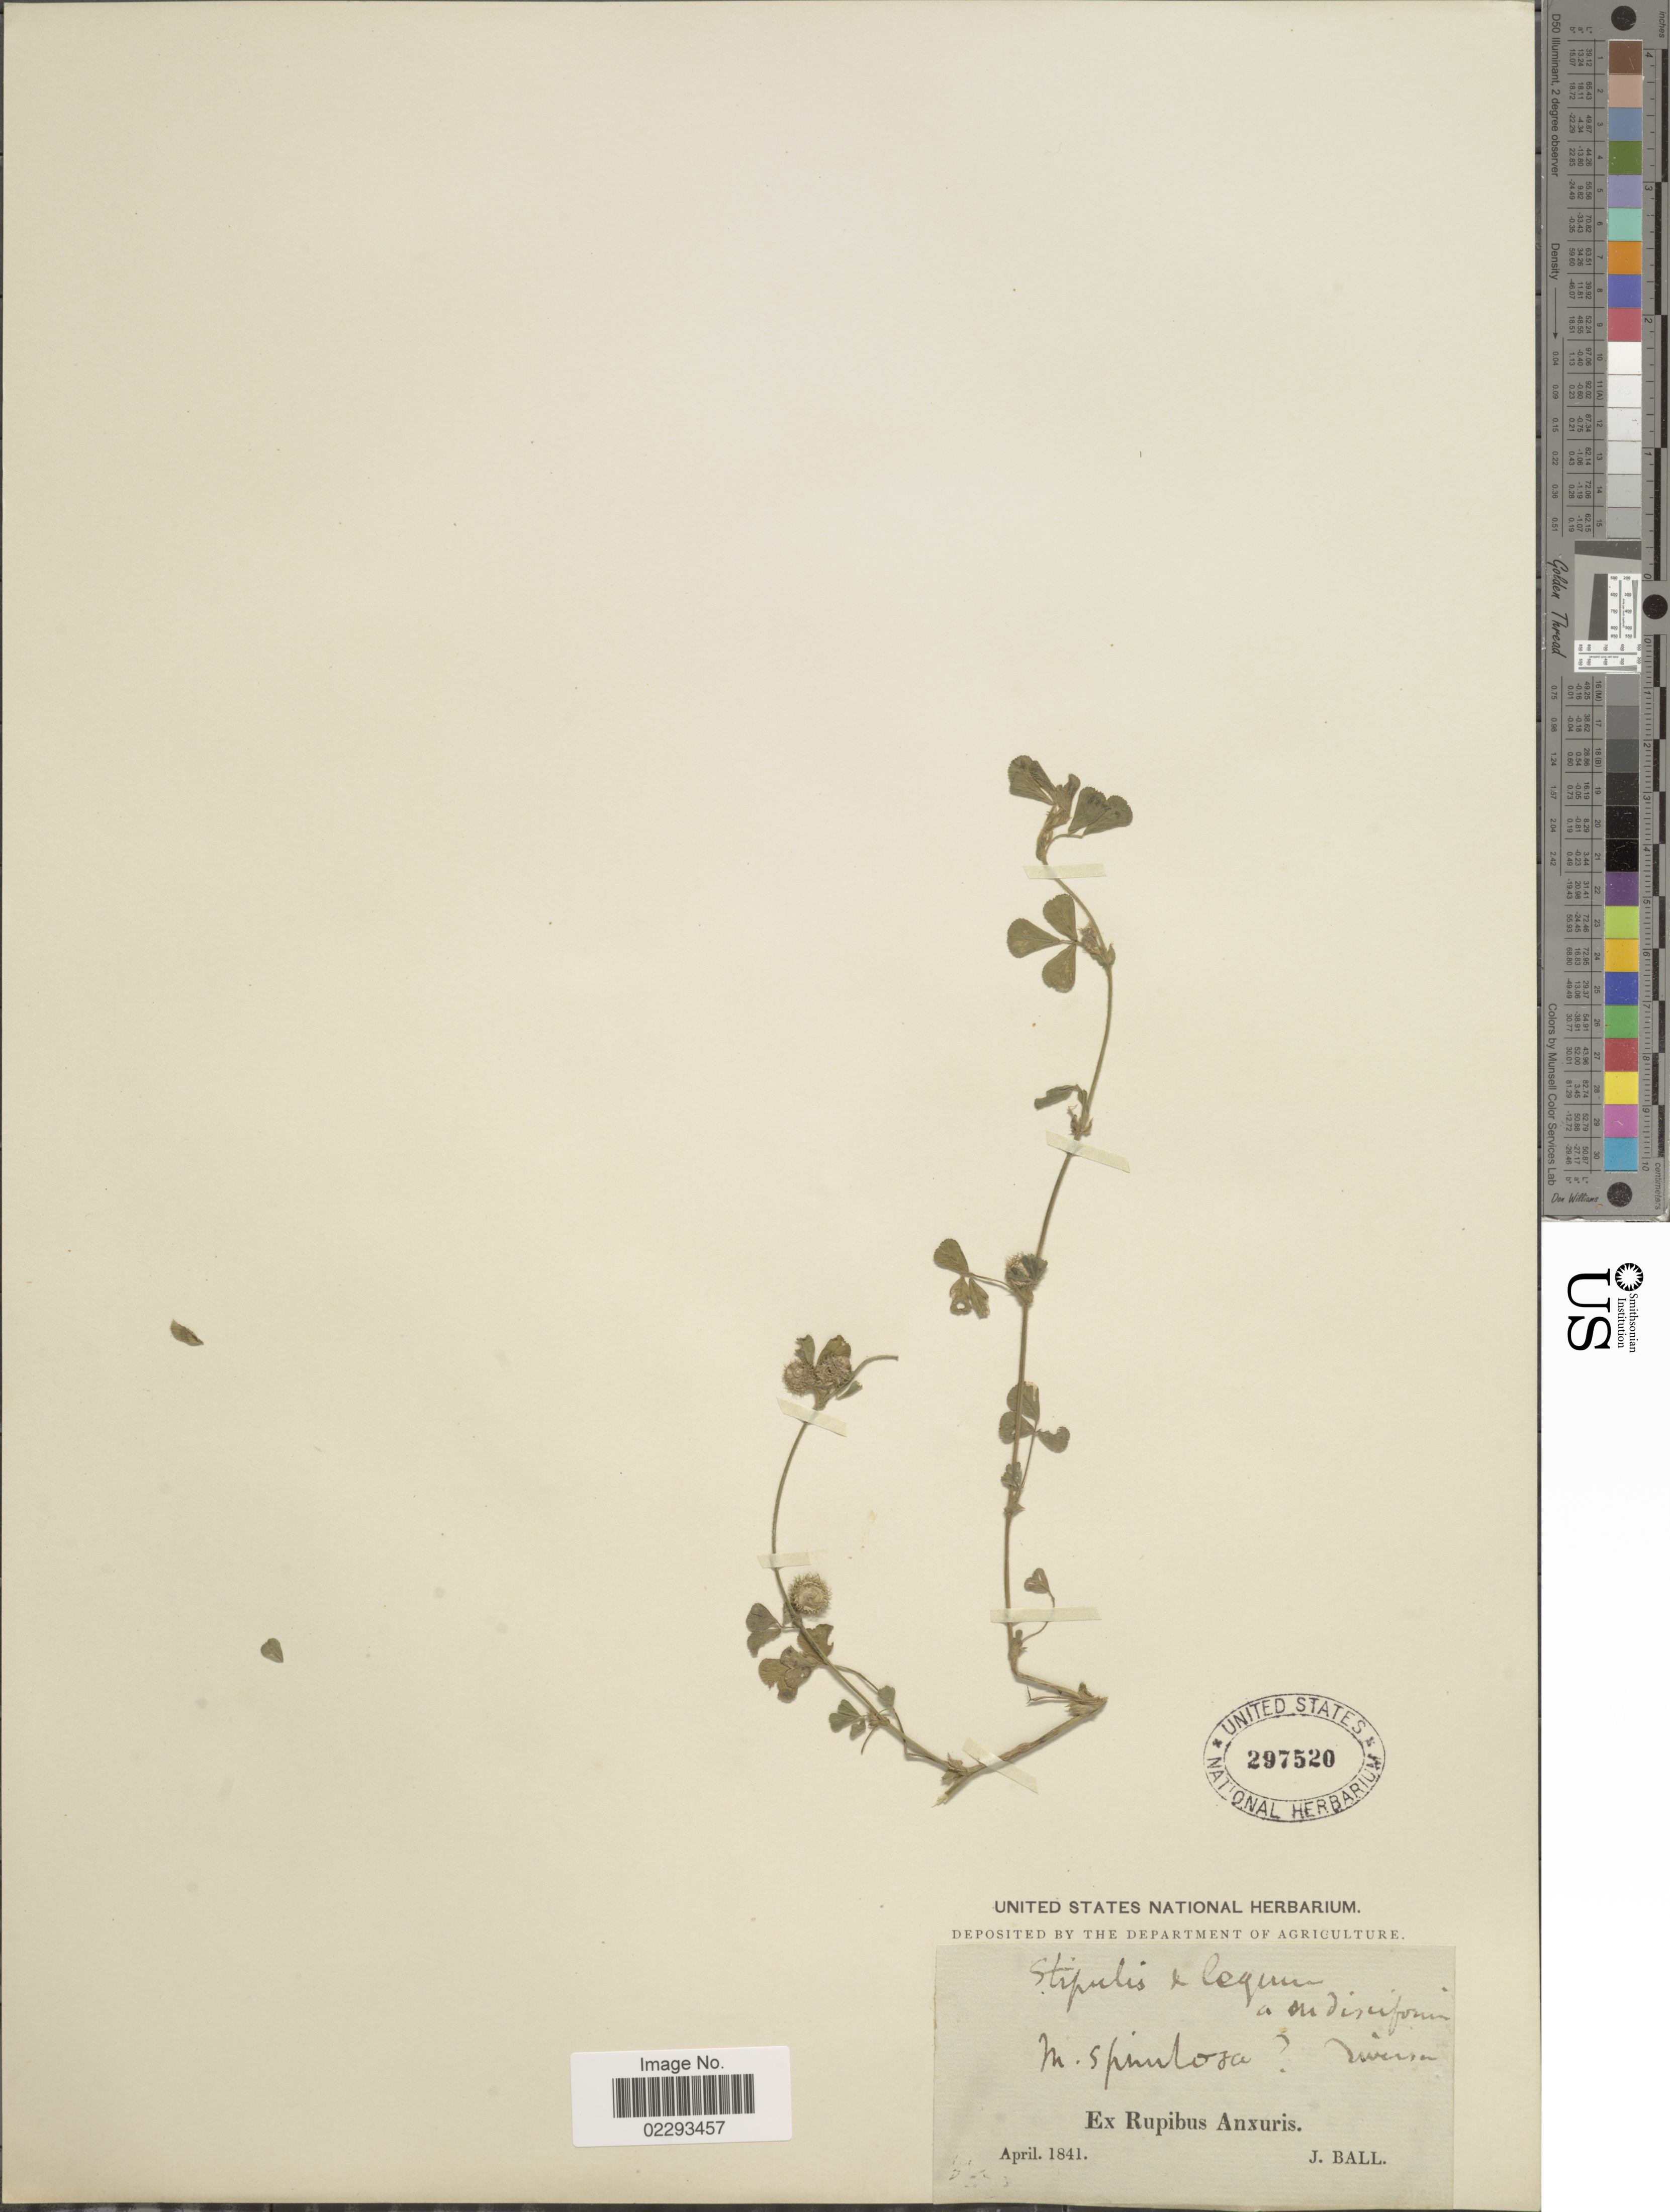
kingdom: Plantae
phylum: Tracheophyta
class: Magnoliopsida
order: Fabales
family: Fabaceae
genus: Medicago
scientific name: Medicago disciformis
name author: DC.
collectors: J. Ball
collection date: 1841-04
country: Italy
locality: M. Spintosa. ex rupibus anxuris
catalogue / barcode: US 297520